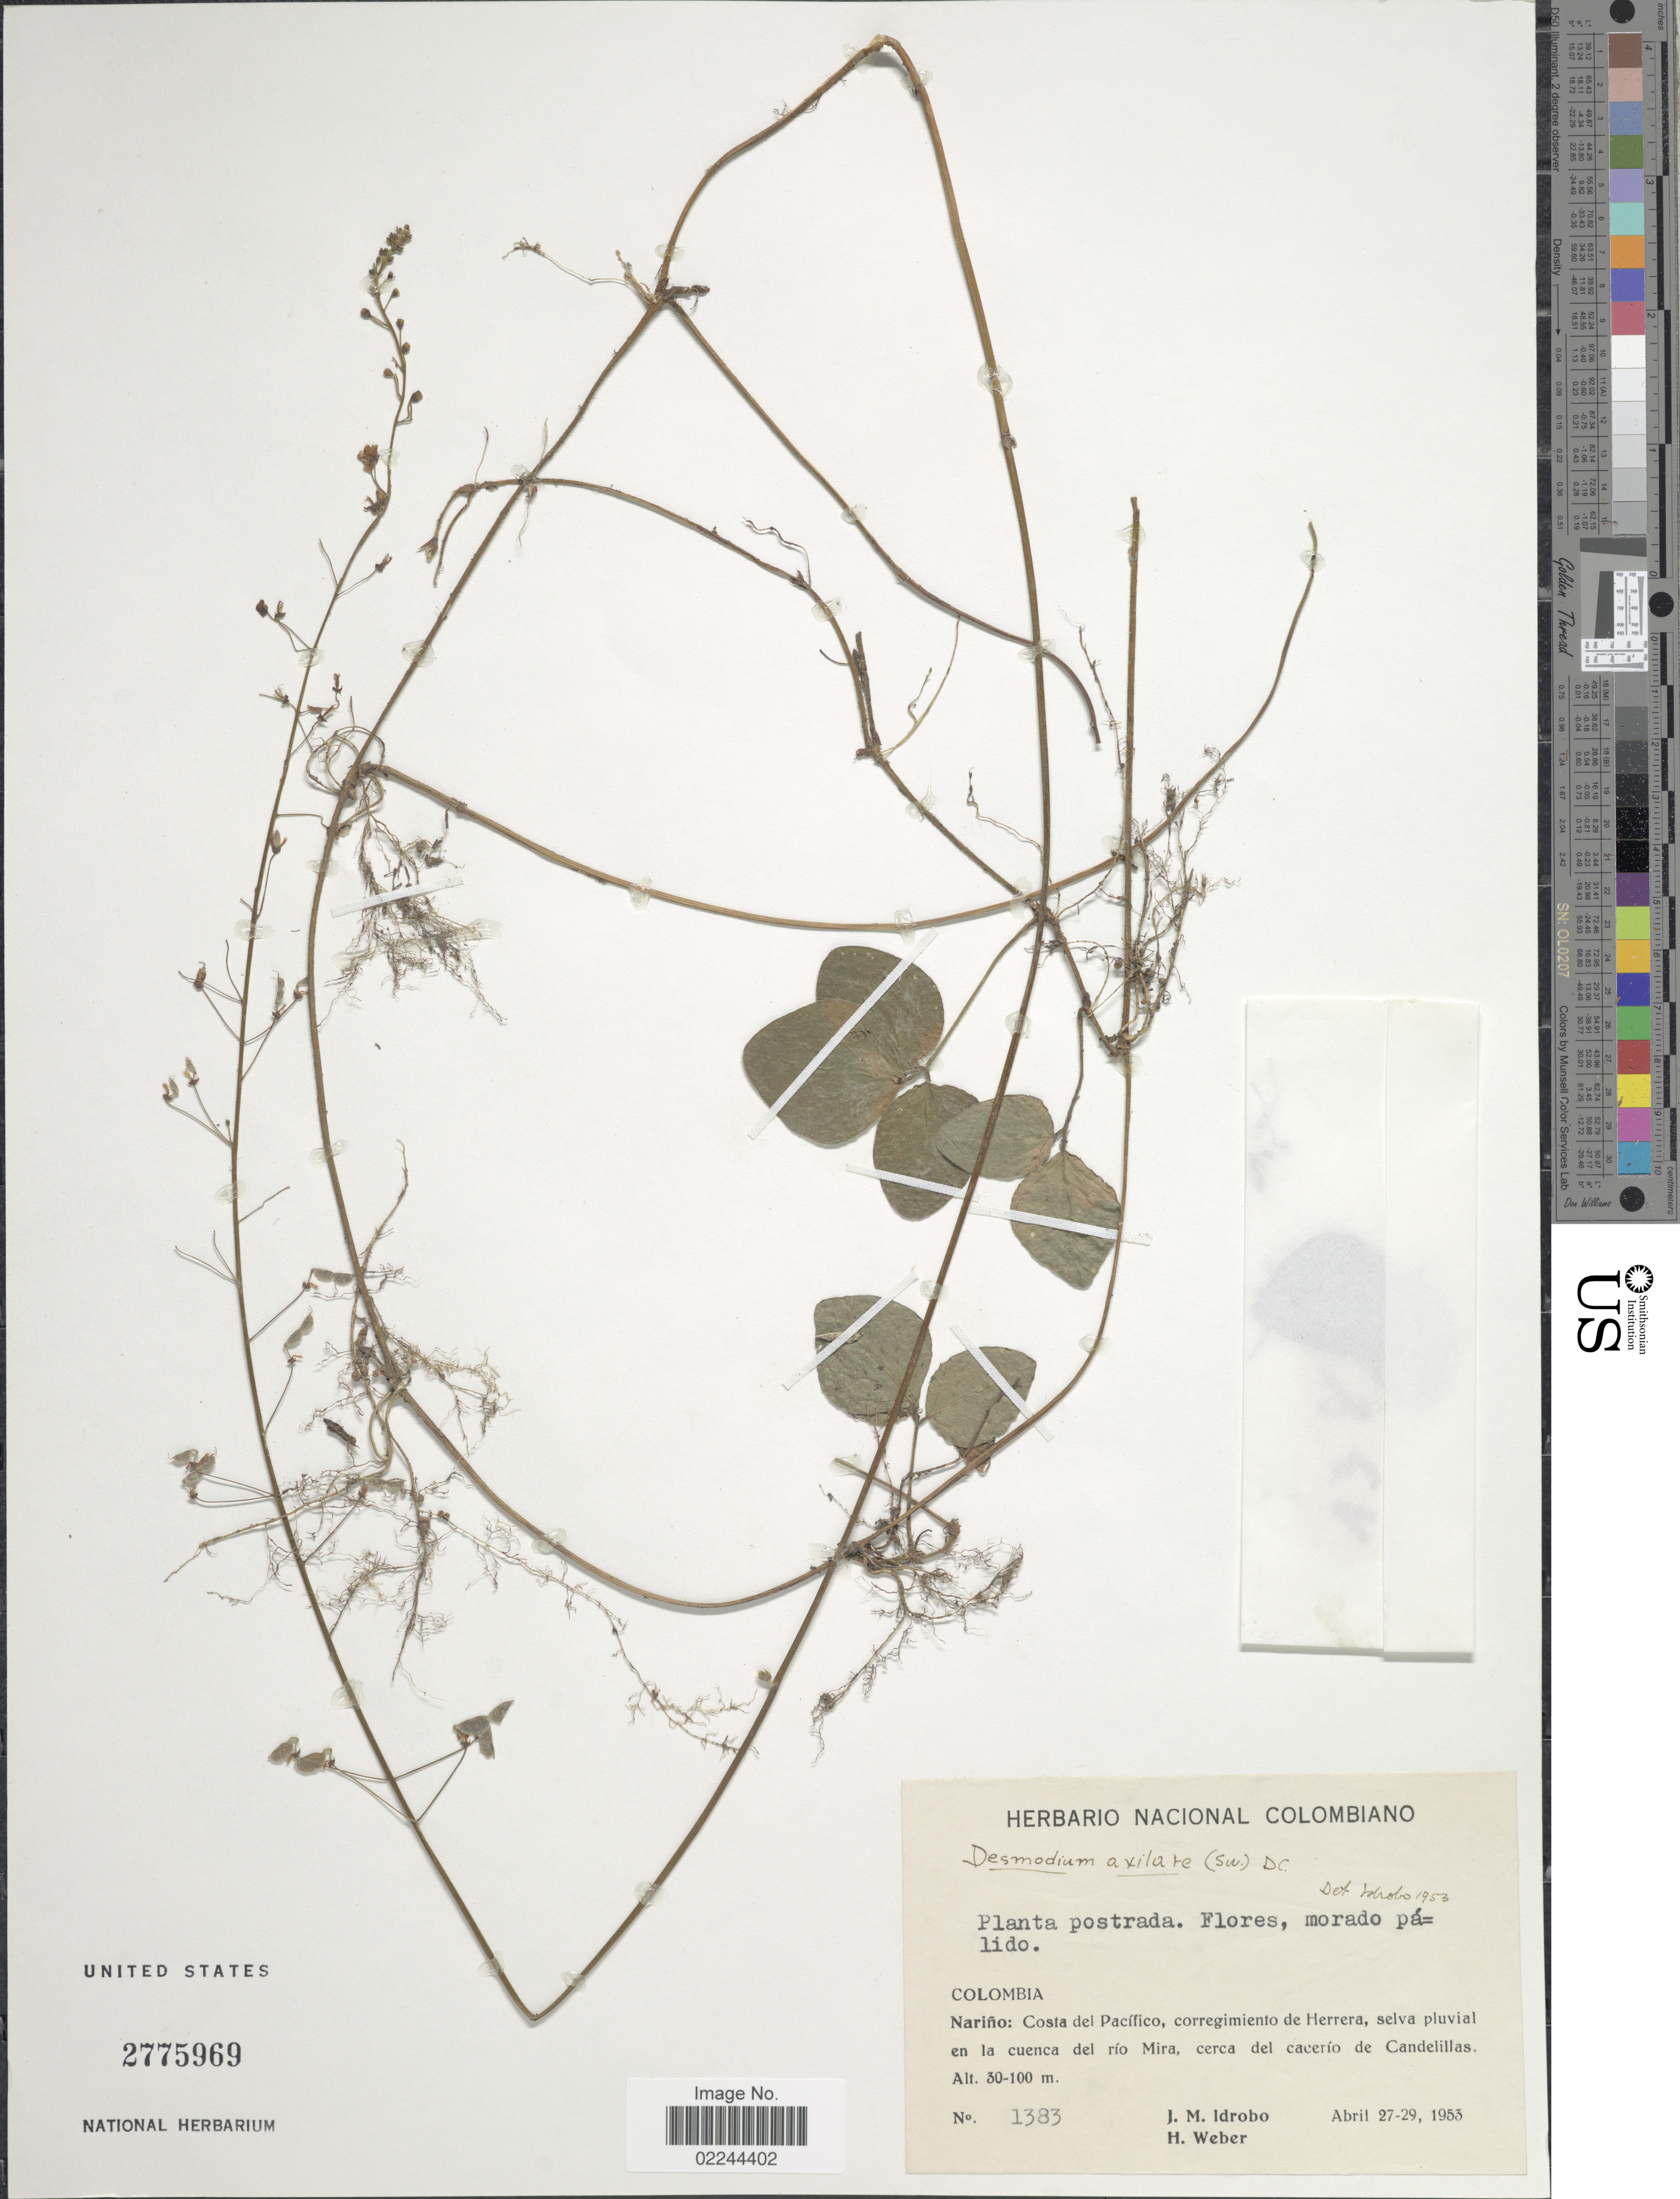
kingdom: Plantae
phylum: Tracheophyta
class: Magnoliopsida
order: Fabales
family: Fabaceae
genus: Desmodium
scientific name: Desmodium axillare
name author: (Sw.) DC.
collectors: J. M. Idrobo & H. Weber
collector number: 1383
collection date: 1953-04-27/1953-04-29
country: Colombia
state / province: Nariño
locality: Colombia. Narino: Costa del pacifico, corregimiento de herrera, selva pluvial en la cuenca del rio Mira, cerca del cacerio de Candelillas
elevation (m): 30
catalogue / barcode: US 2775969